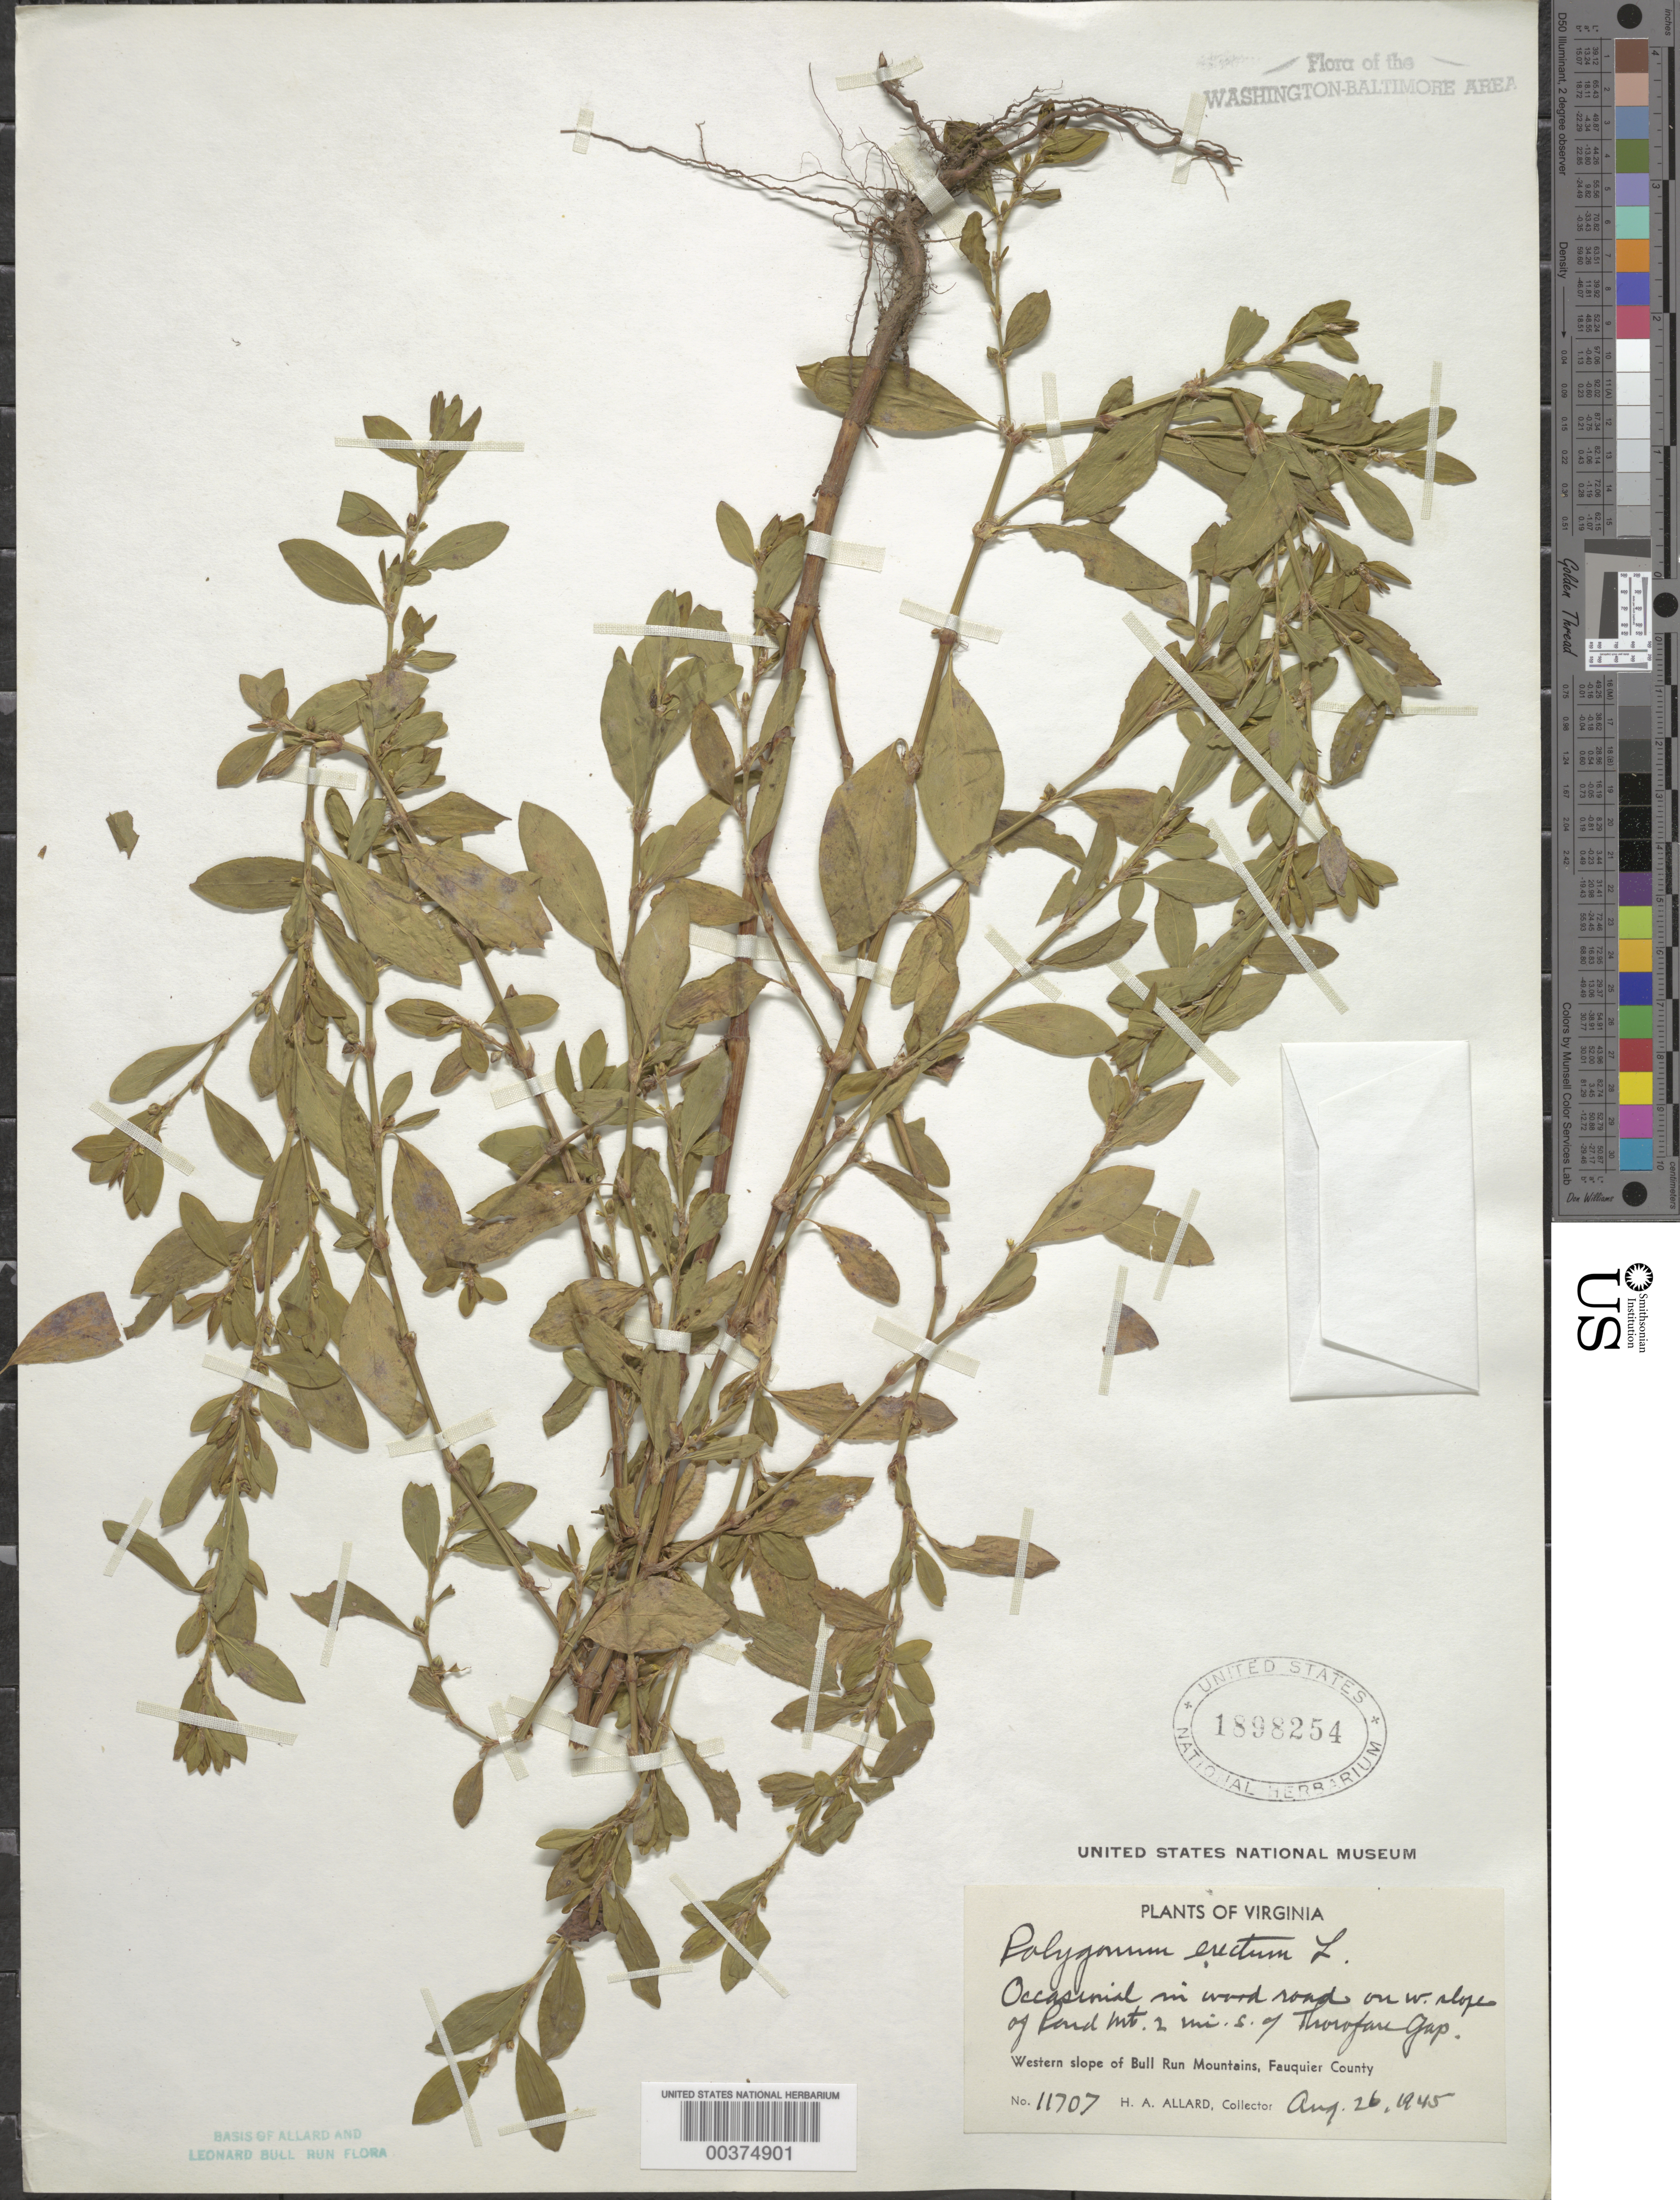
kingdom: Plantae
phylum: Tracheophyta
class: Magnoliopsida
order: Caryophyllales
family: Polygonaceae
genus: Polygonum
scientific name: Polygonum erectum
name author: L.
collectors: H. A. Allard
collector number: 11707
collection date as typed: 26 Aug 1945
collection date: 1945-08-26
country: United States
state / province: Virginia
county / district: Fauquier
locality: South of Thorofare Gap, Pond Mountains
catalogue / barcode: US 1898254